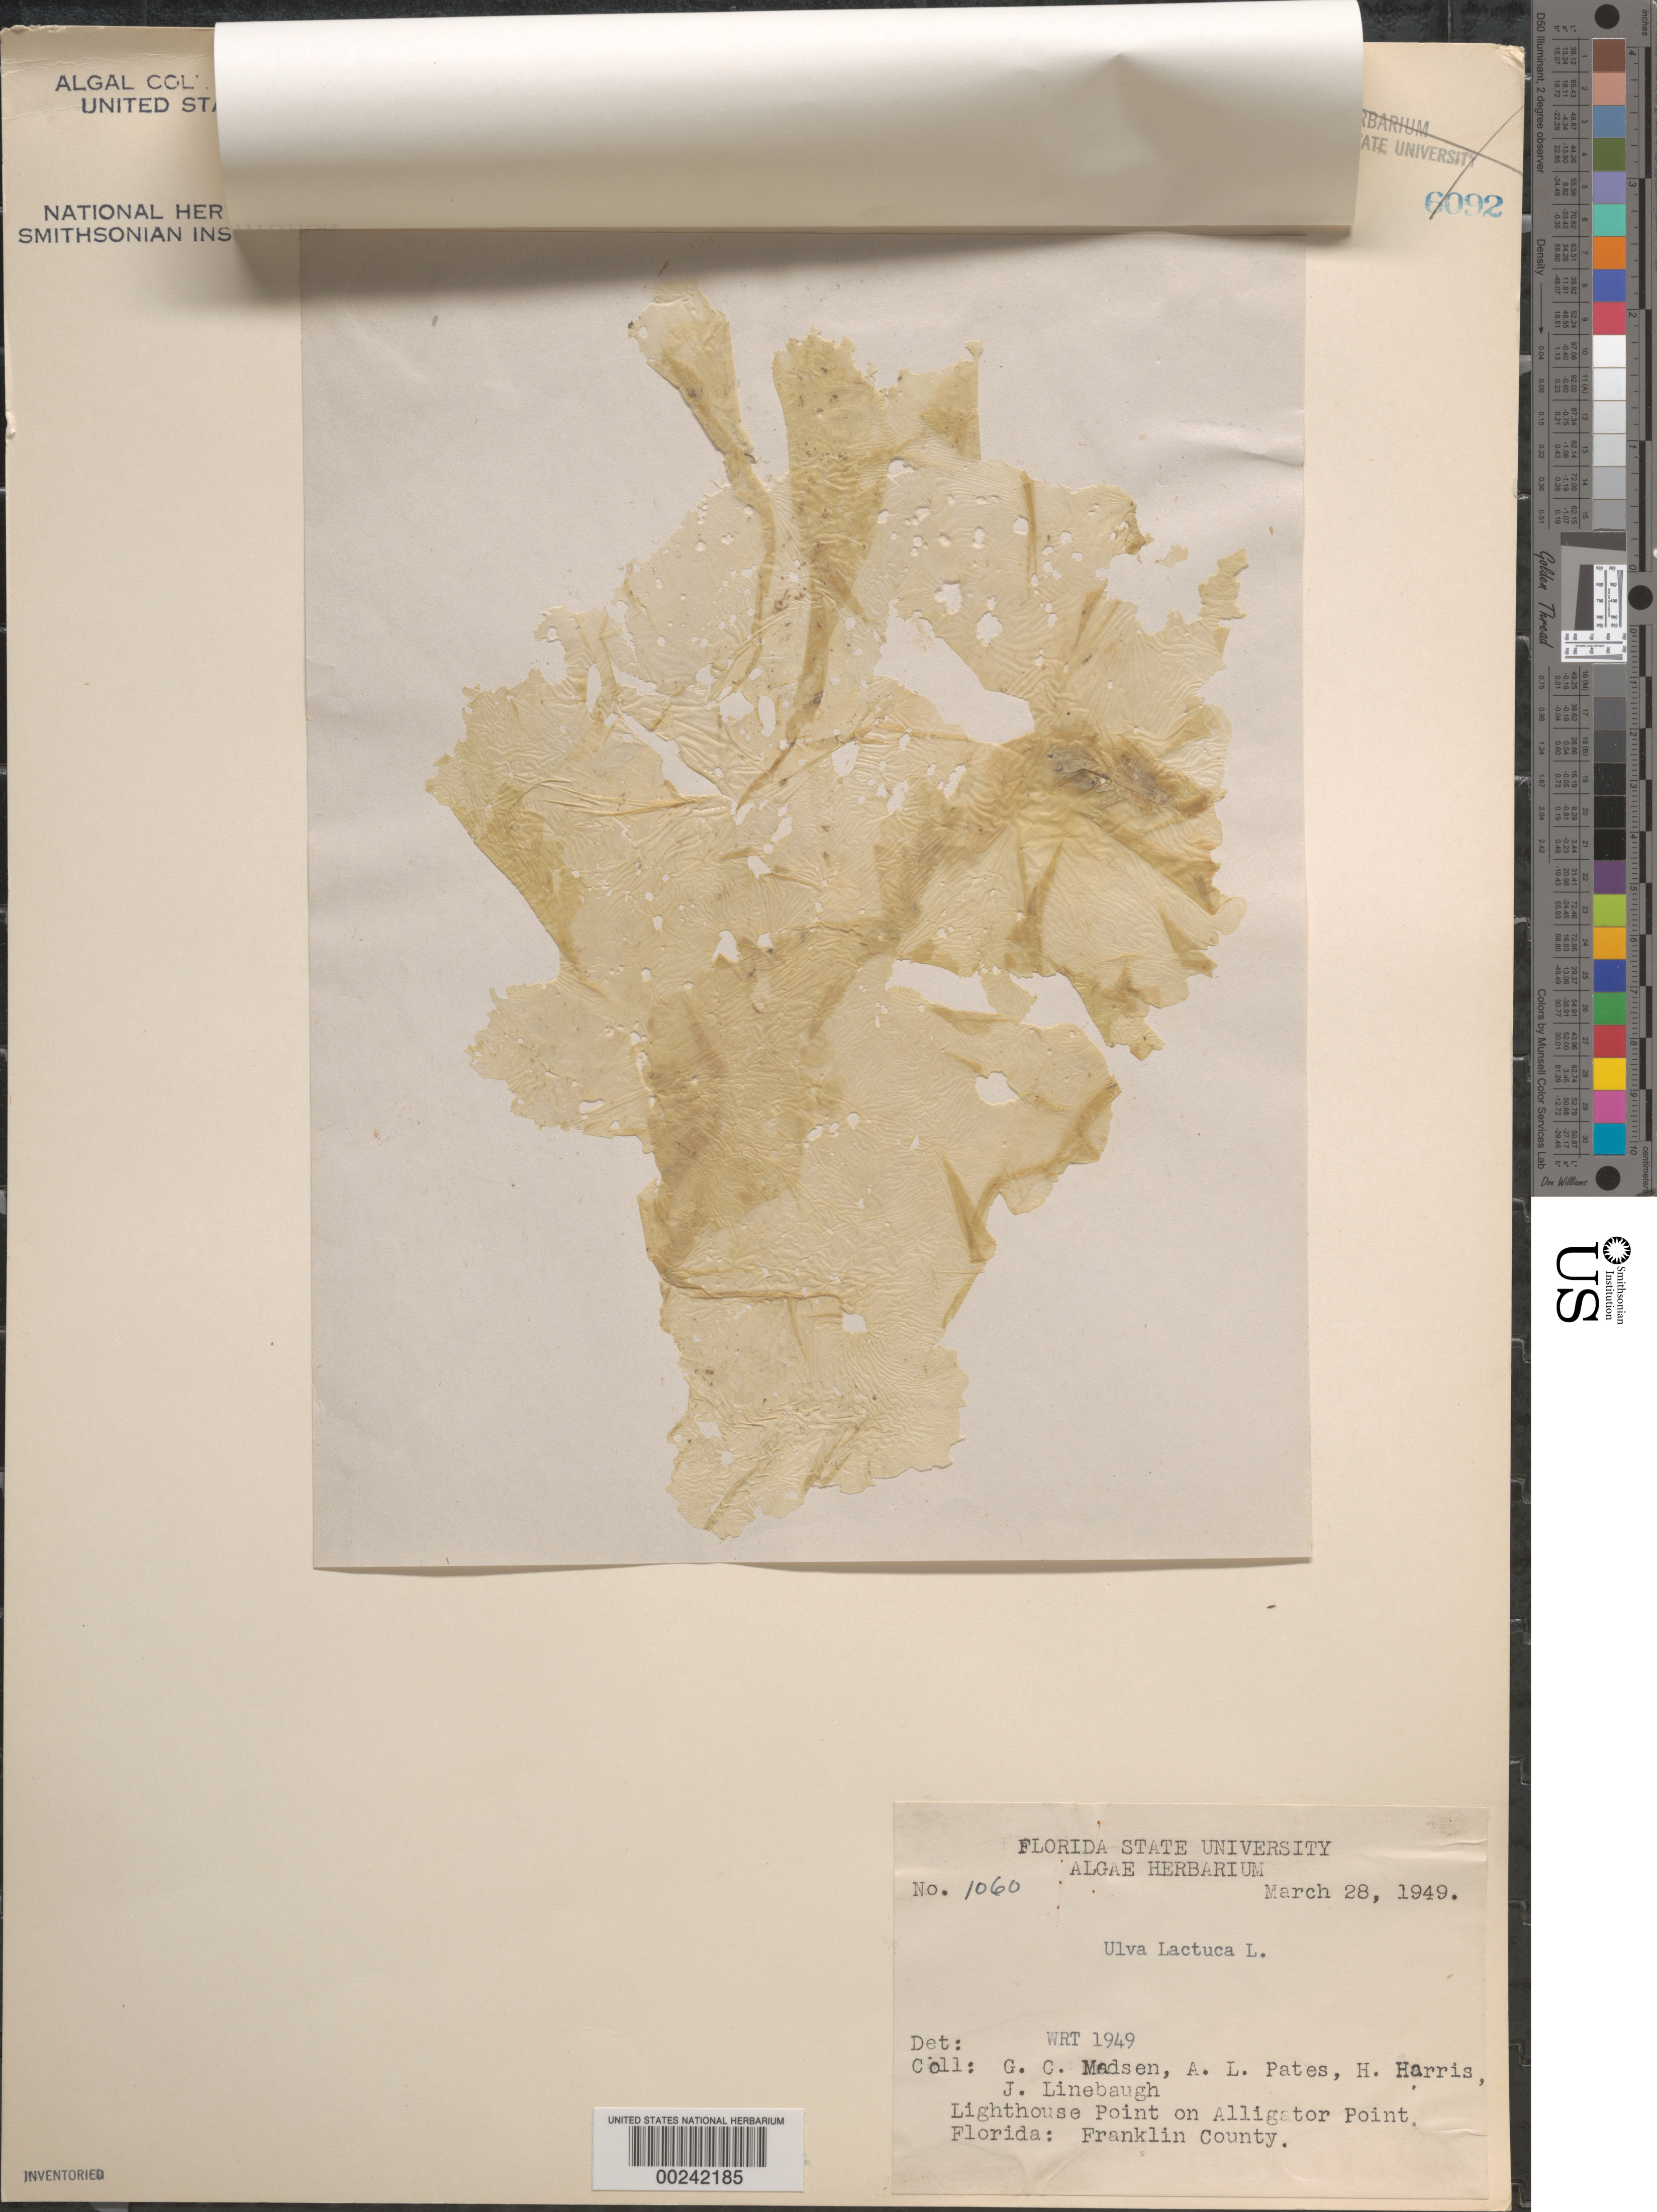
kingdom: Plantae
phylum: Chlorophyta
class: Ulvophyceae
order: Ulvales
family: Ulvaceae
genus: Ulva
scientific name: Ulva lactuca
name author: L.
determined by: Taylor, William R.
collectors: G. Madsen, A. Pates, H. Harris & J. Linebaugh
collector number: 1060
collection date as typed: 28 Mar 1949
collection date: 1949-03-28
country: United States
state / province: Florida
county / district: Franklin County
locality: Lighthouse Point, Alligator Point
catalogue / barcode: US 20573